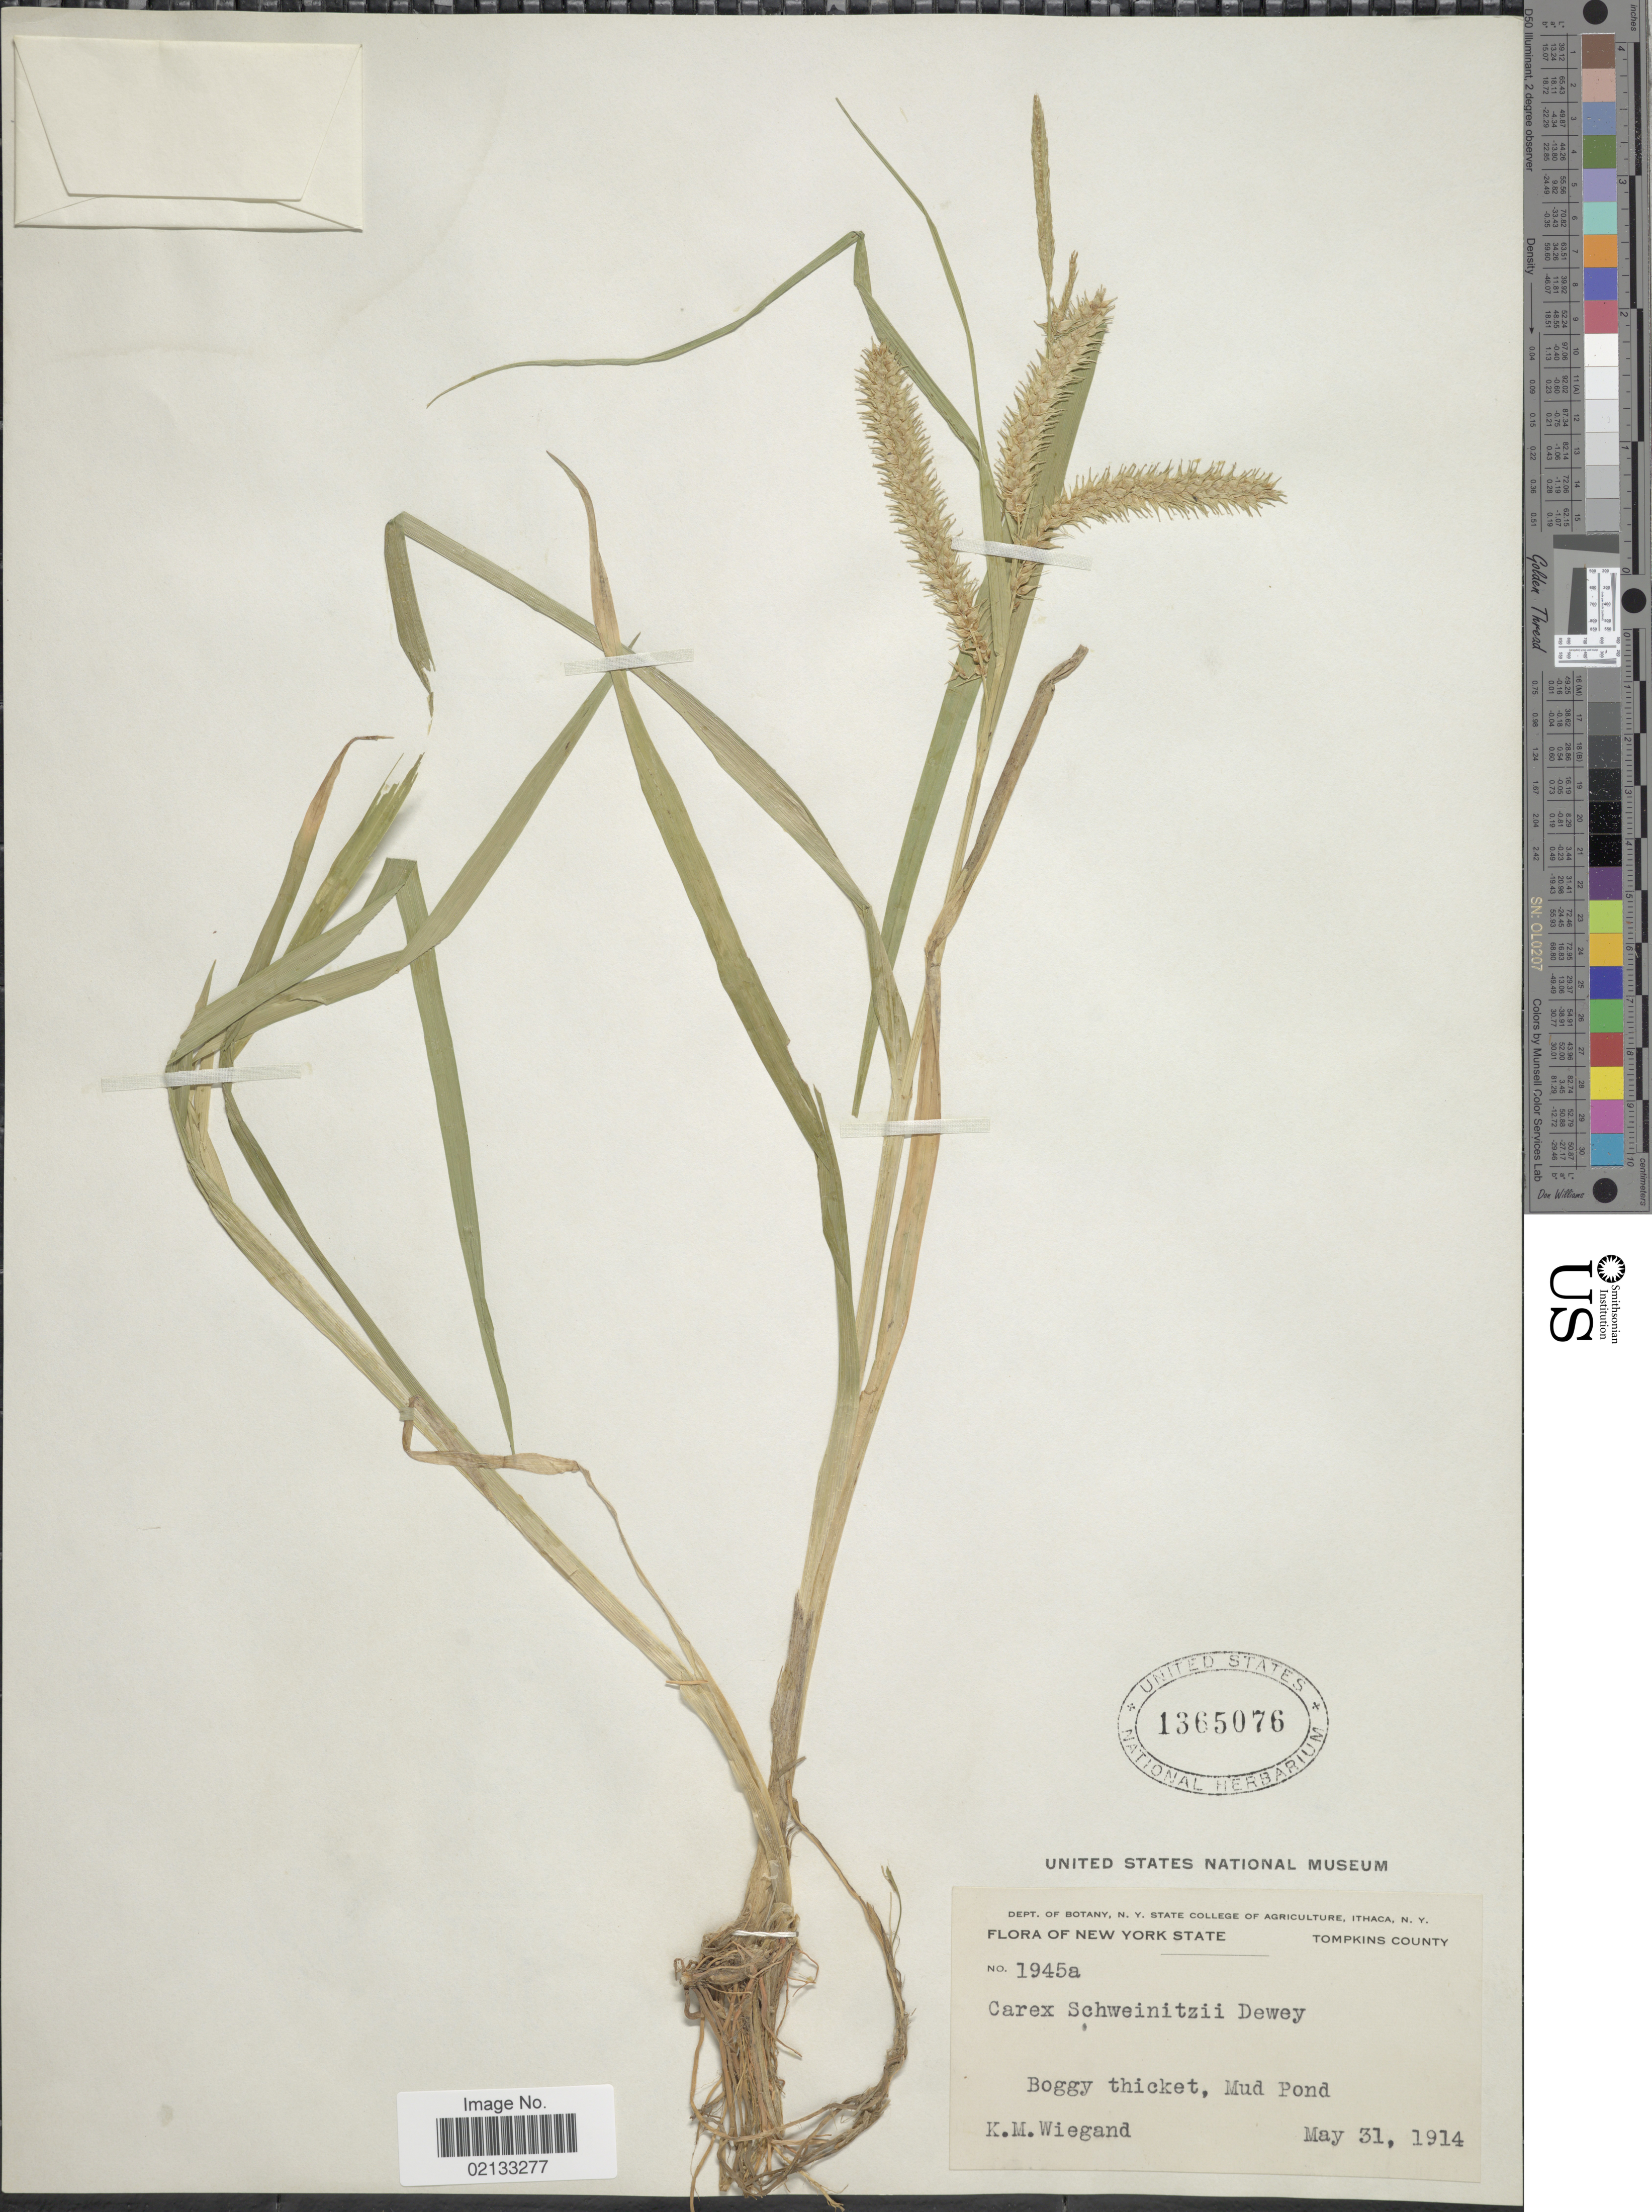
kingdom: Plantae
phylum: Tracheophyta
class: Liliopsida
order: Poales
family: Cyperaceae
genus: Carex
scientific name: Carex schweinitzii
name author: Dewey ex Schwein.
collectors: K. M. Wiegand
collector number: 1945a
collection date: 1914-05-31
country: United States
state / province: New York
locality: Tompkins County, Boggy thicket, Mud Pond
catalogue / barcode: US 1365076